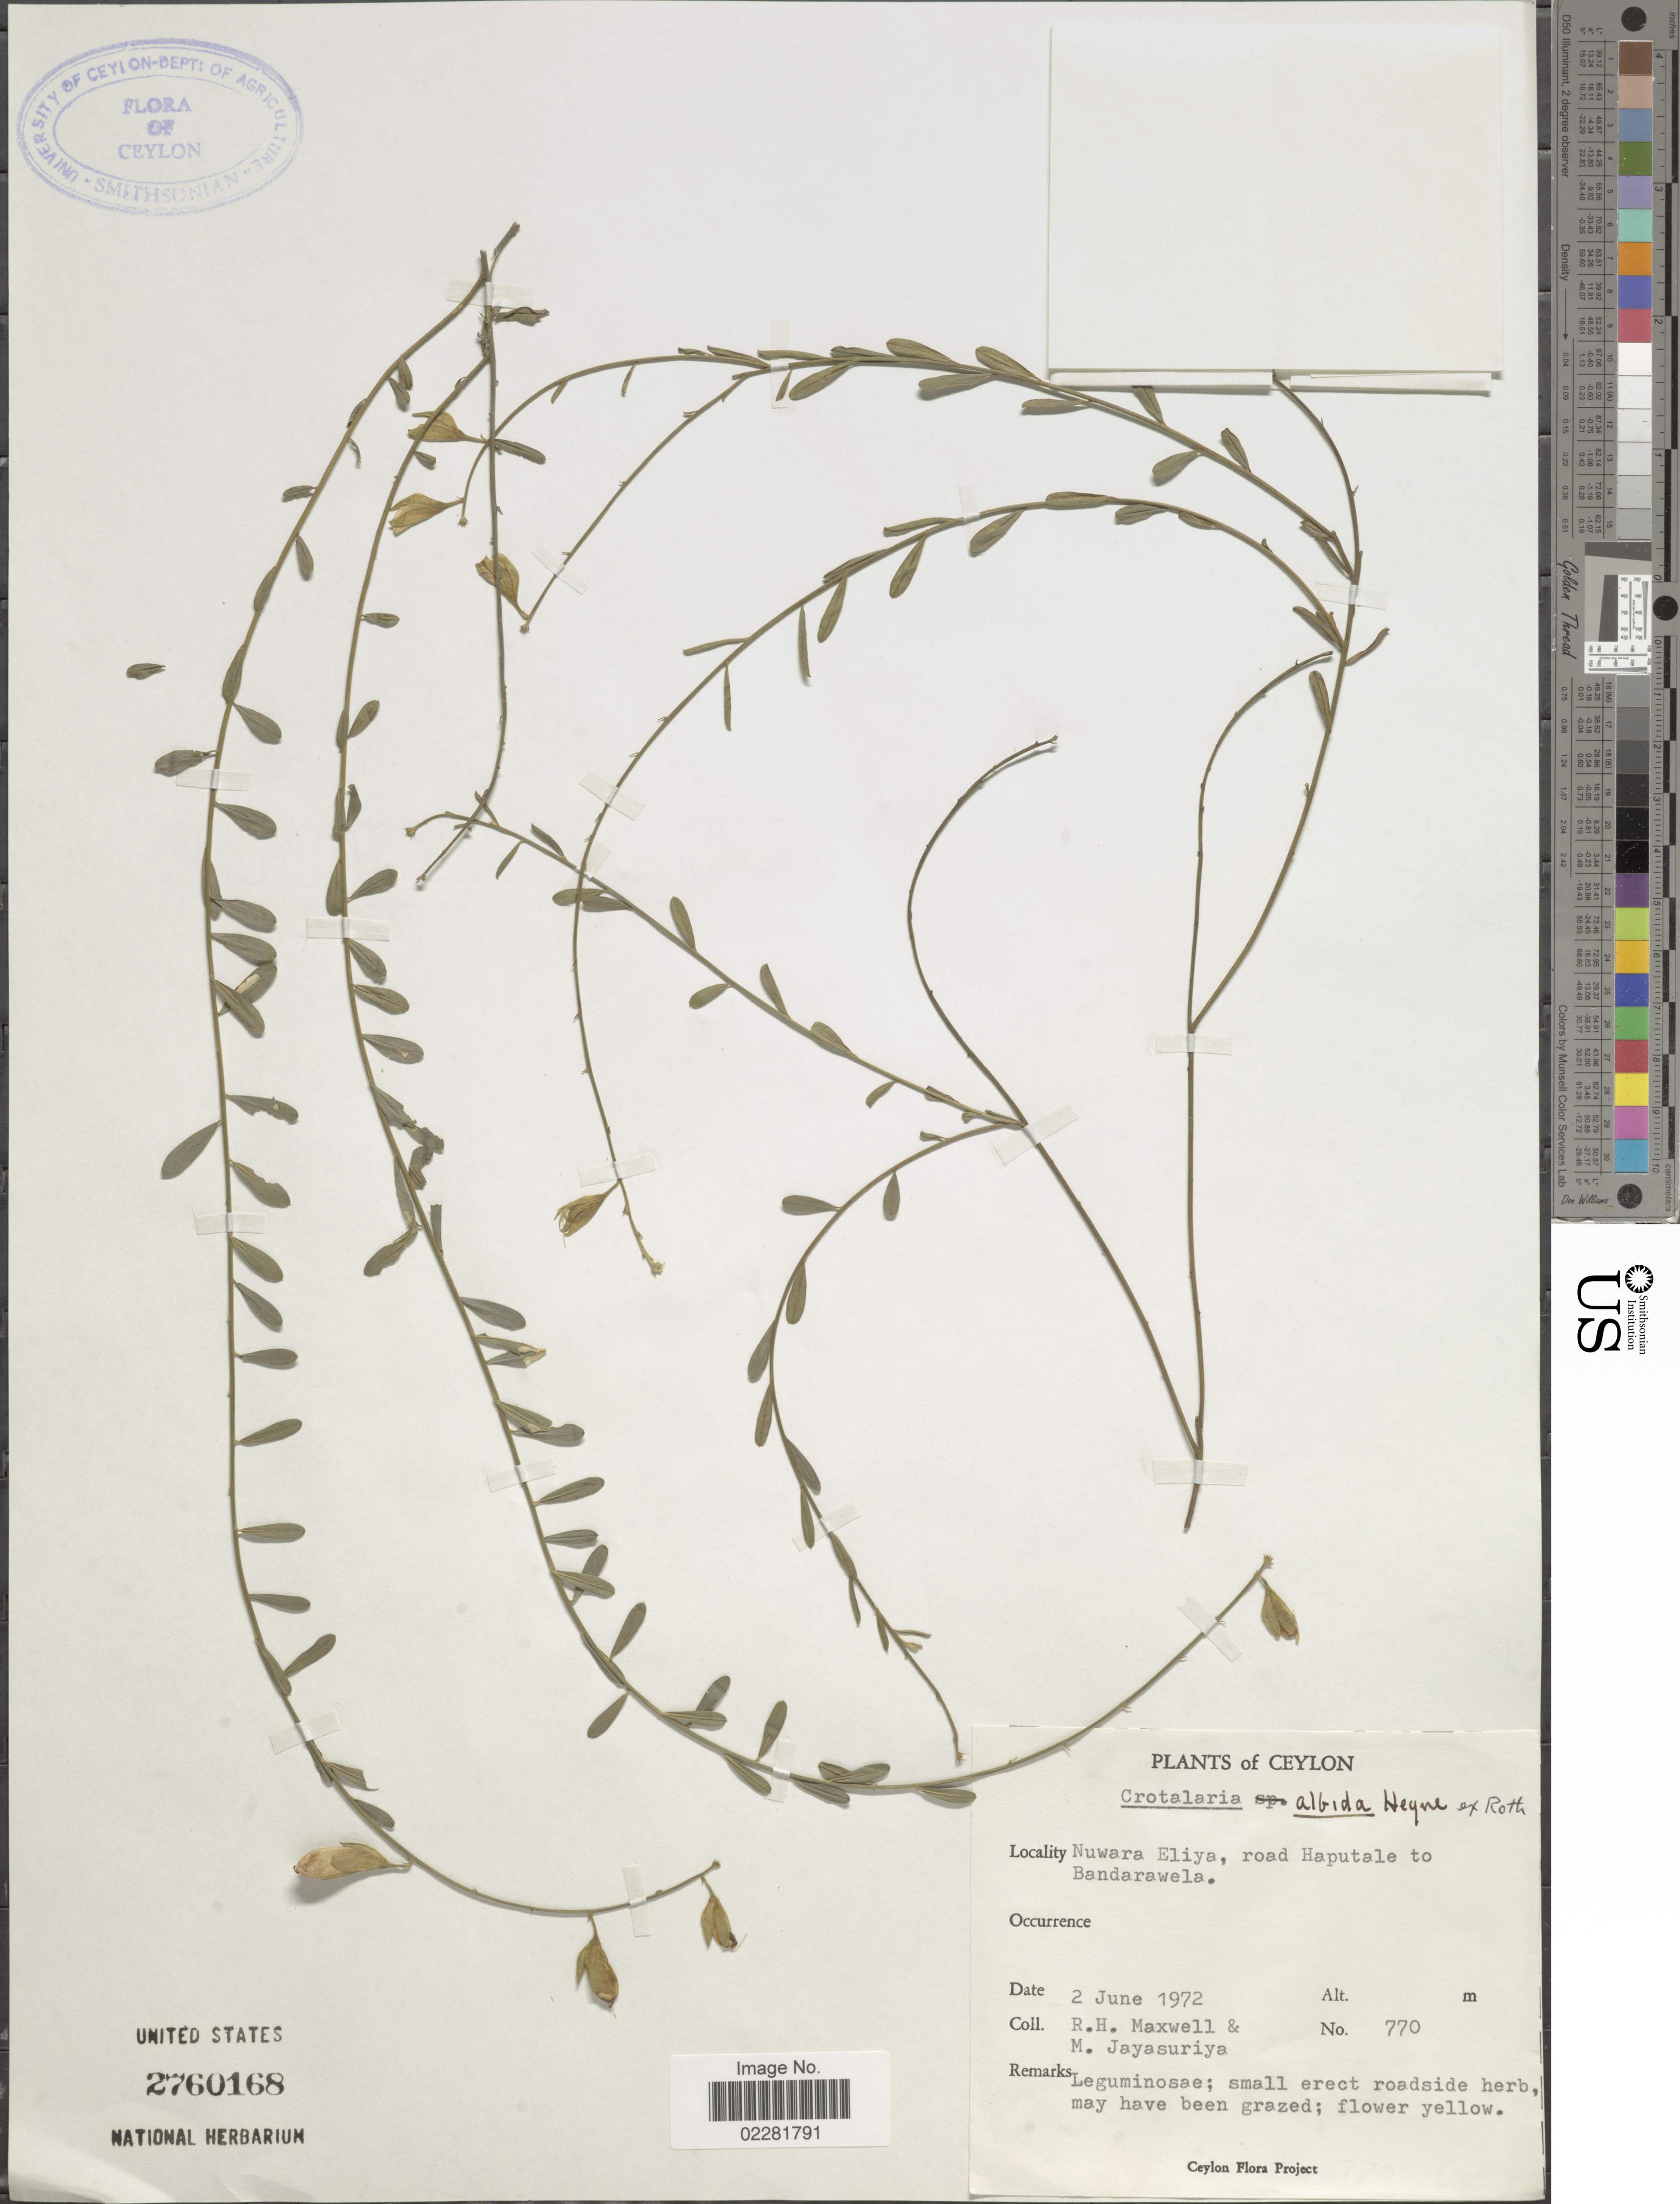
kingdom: Plantae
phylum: Tracheophyta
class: Magnoliopsida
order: Fabales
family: Fabaceae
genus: Crotalaria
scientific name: Crotalaria albida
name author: B. Heyne ex Roth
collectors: R. Maxwell & M. Jayasuriya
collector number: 770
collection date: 1972-06-02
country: Sri Lanka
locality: Ceylon, Nuwara Eliya, road Haputale to Bandarawela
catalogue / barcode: US 2760168